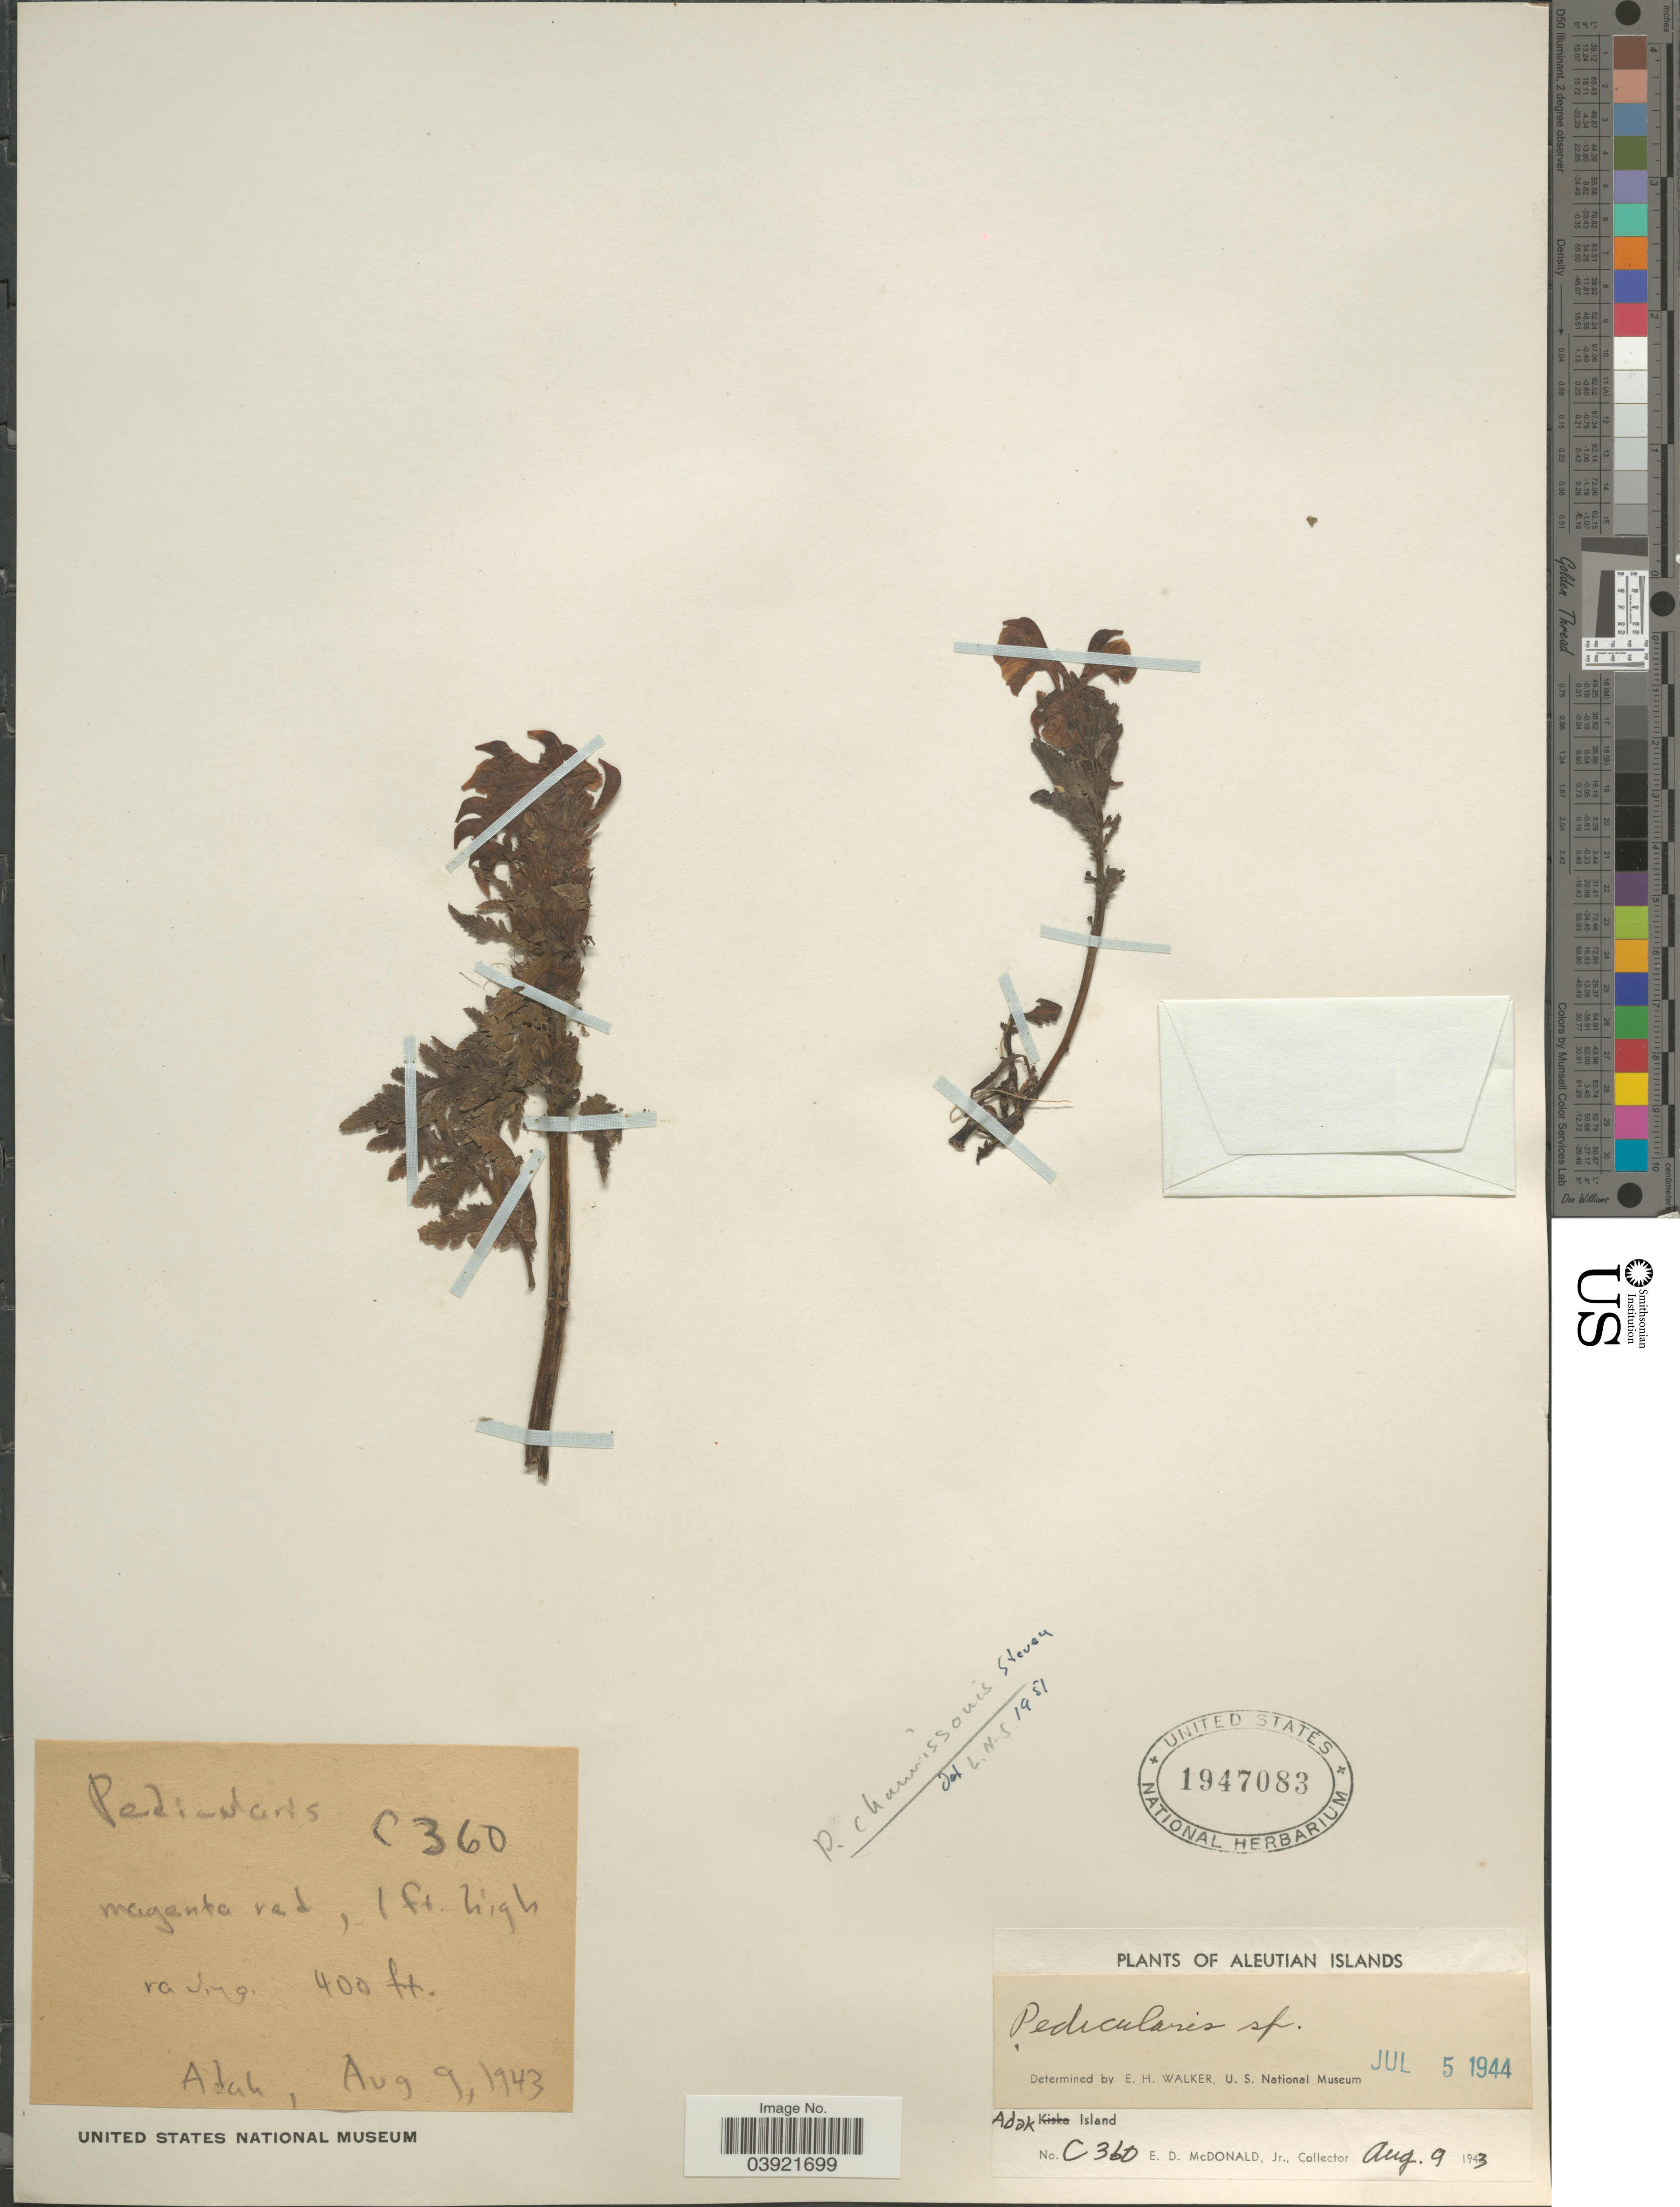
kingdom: Plantae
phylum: Tracheophyta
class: Magnoliopsida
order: Lamiales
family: Orobanchaceae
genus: Pedicularis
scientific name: Pedicularis chamissonis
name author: Steven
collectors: E. D. McDonald Jr.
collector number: C 360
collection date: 1943-08-09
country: United States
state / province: Alaska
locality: Aleutian Islands. Adak Island.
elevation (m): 122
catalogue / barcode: US 1947083